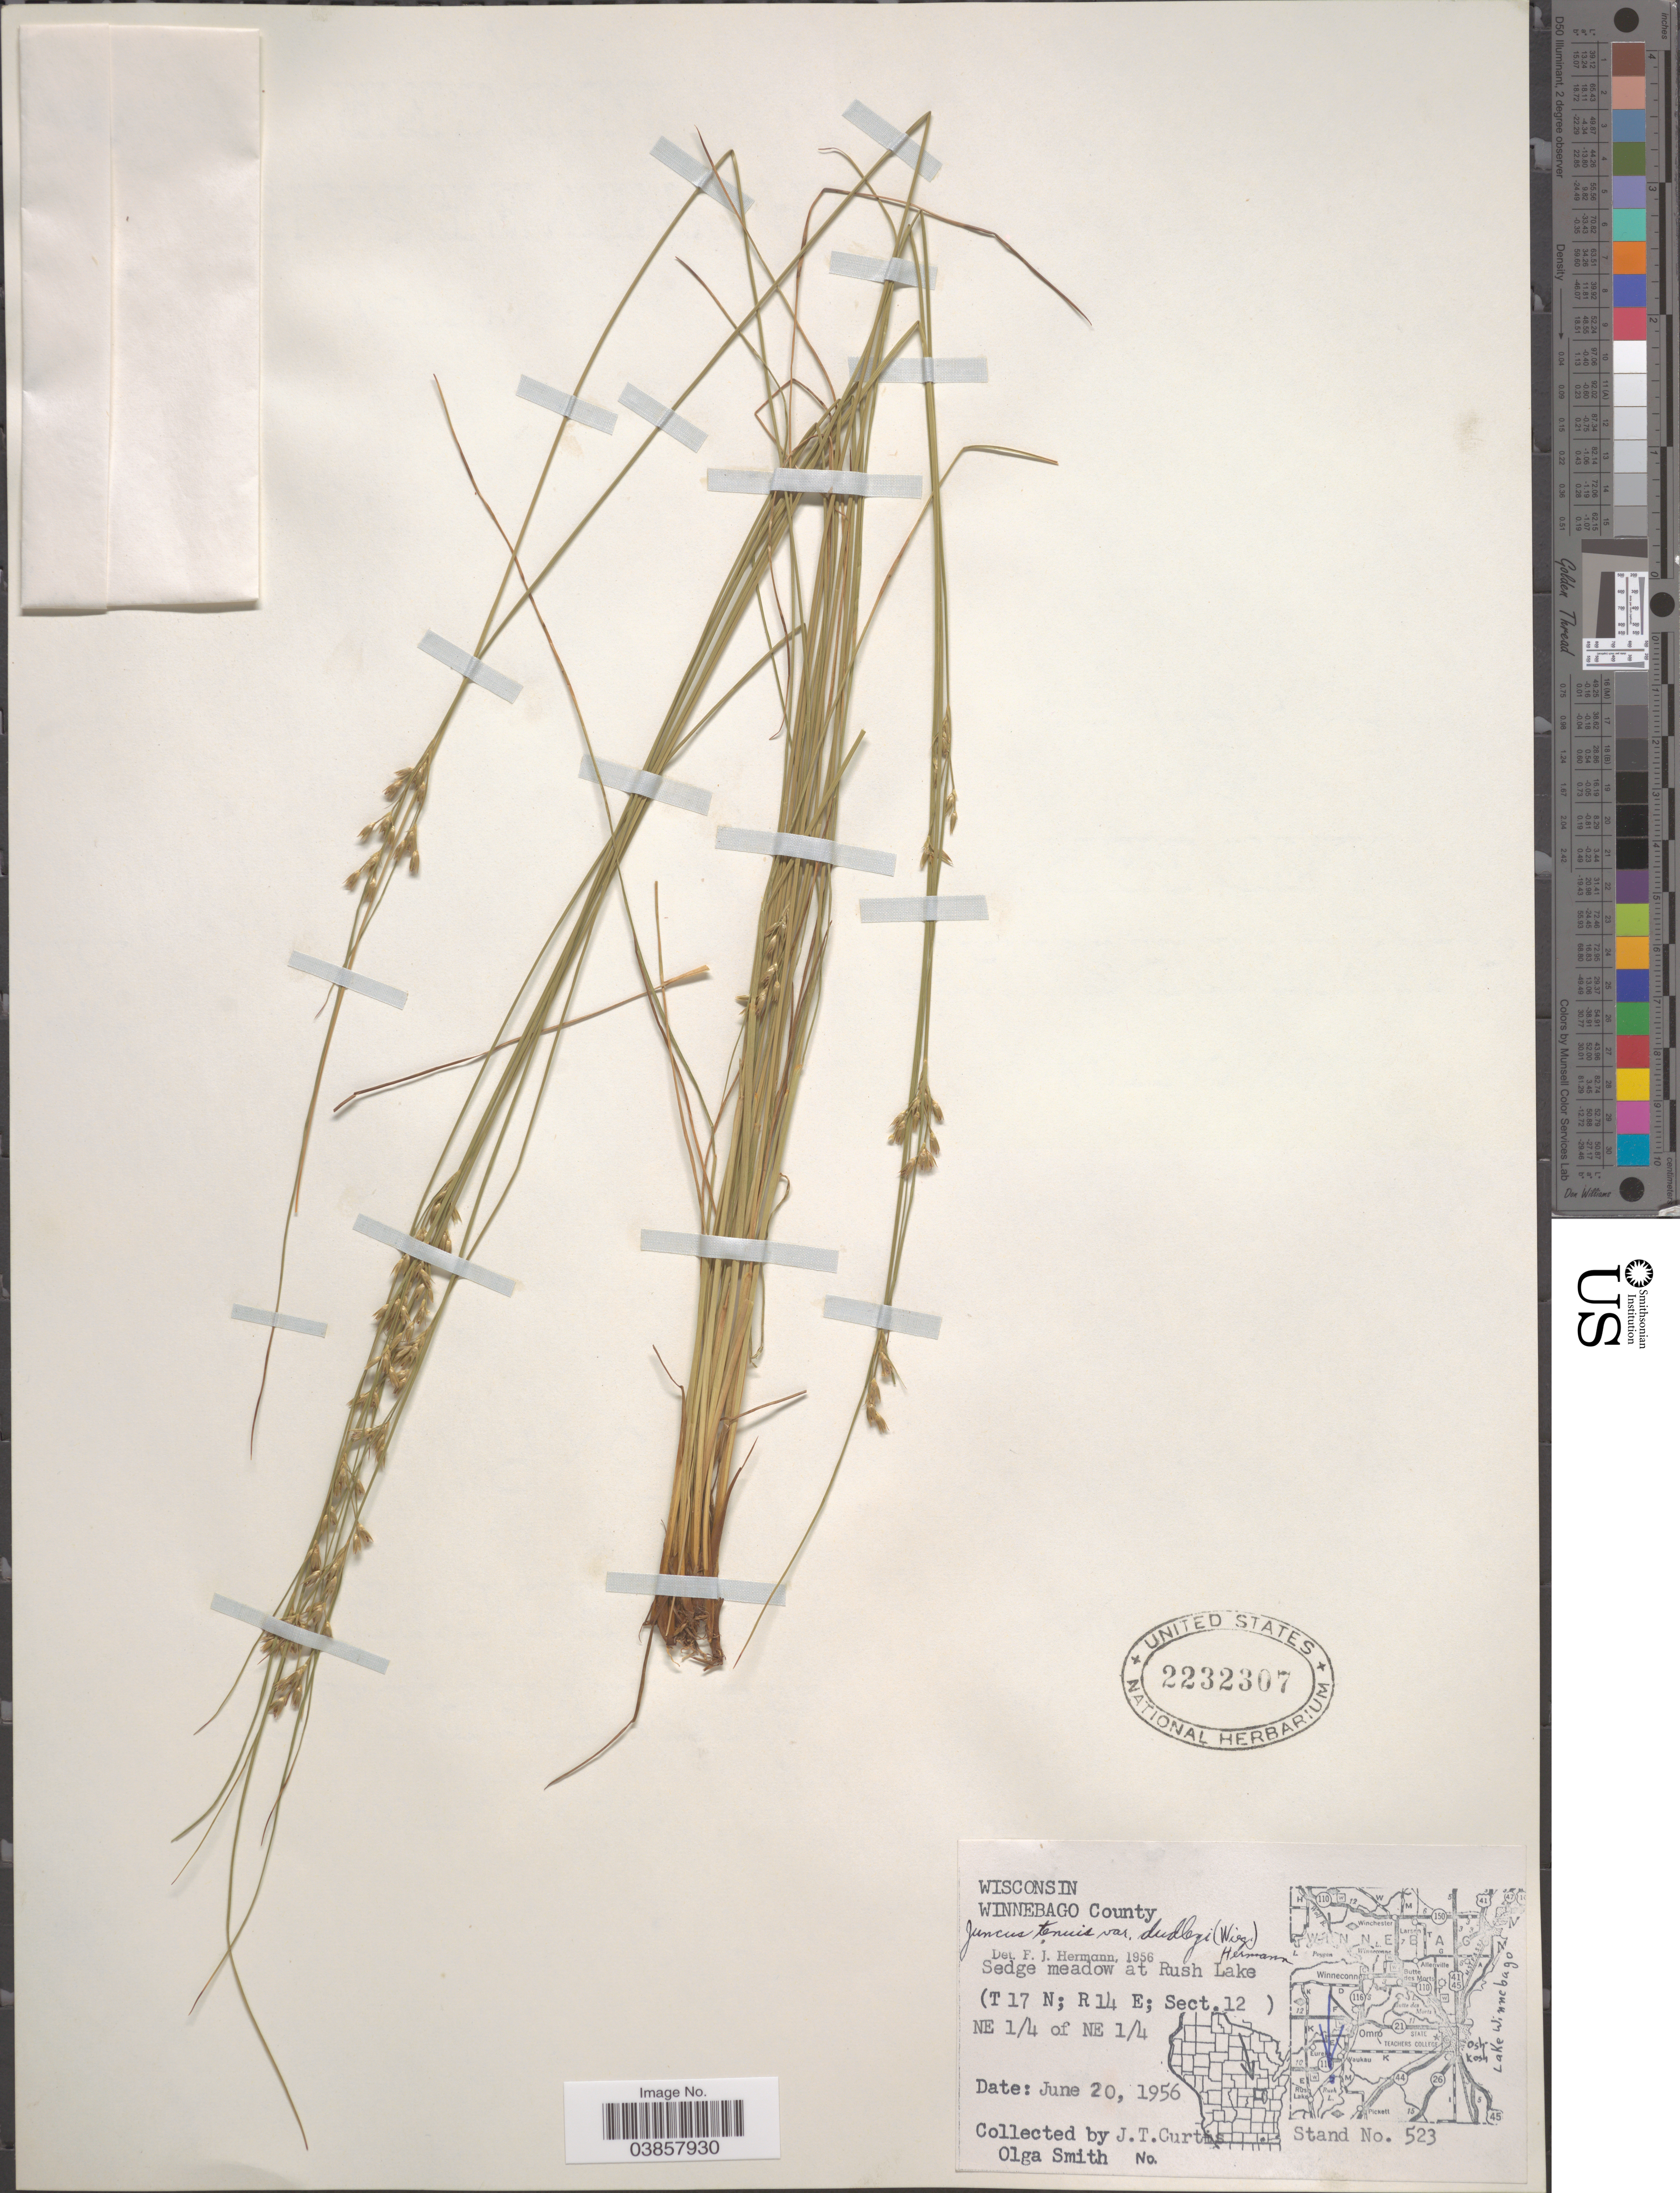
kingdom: Plantae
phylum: Tracheophyta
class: Liliopsida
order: Poales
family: Juncaceae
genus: Juncus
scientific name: Juncus tenuis var. dudleyi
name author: (Wiegand) F.J. Herm.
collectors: J. Curtis & O. Smith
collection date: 1956-06-20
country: United States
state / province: Wisconsin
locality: Winnebago County. Sedge meadow at Rush Lake. (T 17 N; R 14 E; Sect. 12). NE 1/4 of NE 1/4.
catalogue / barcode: US 2232307